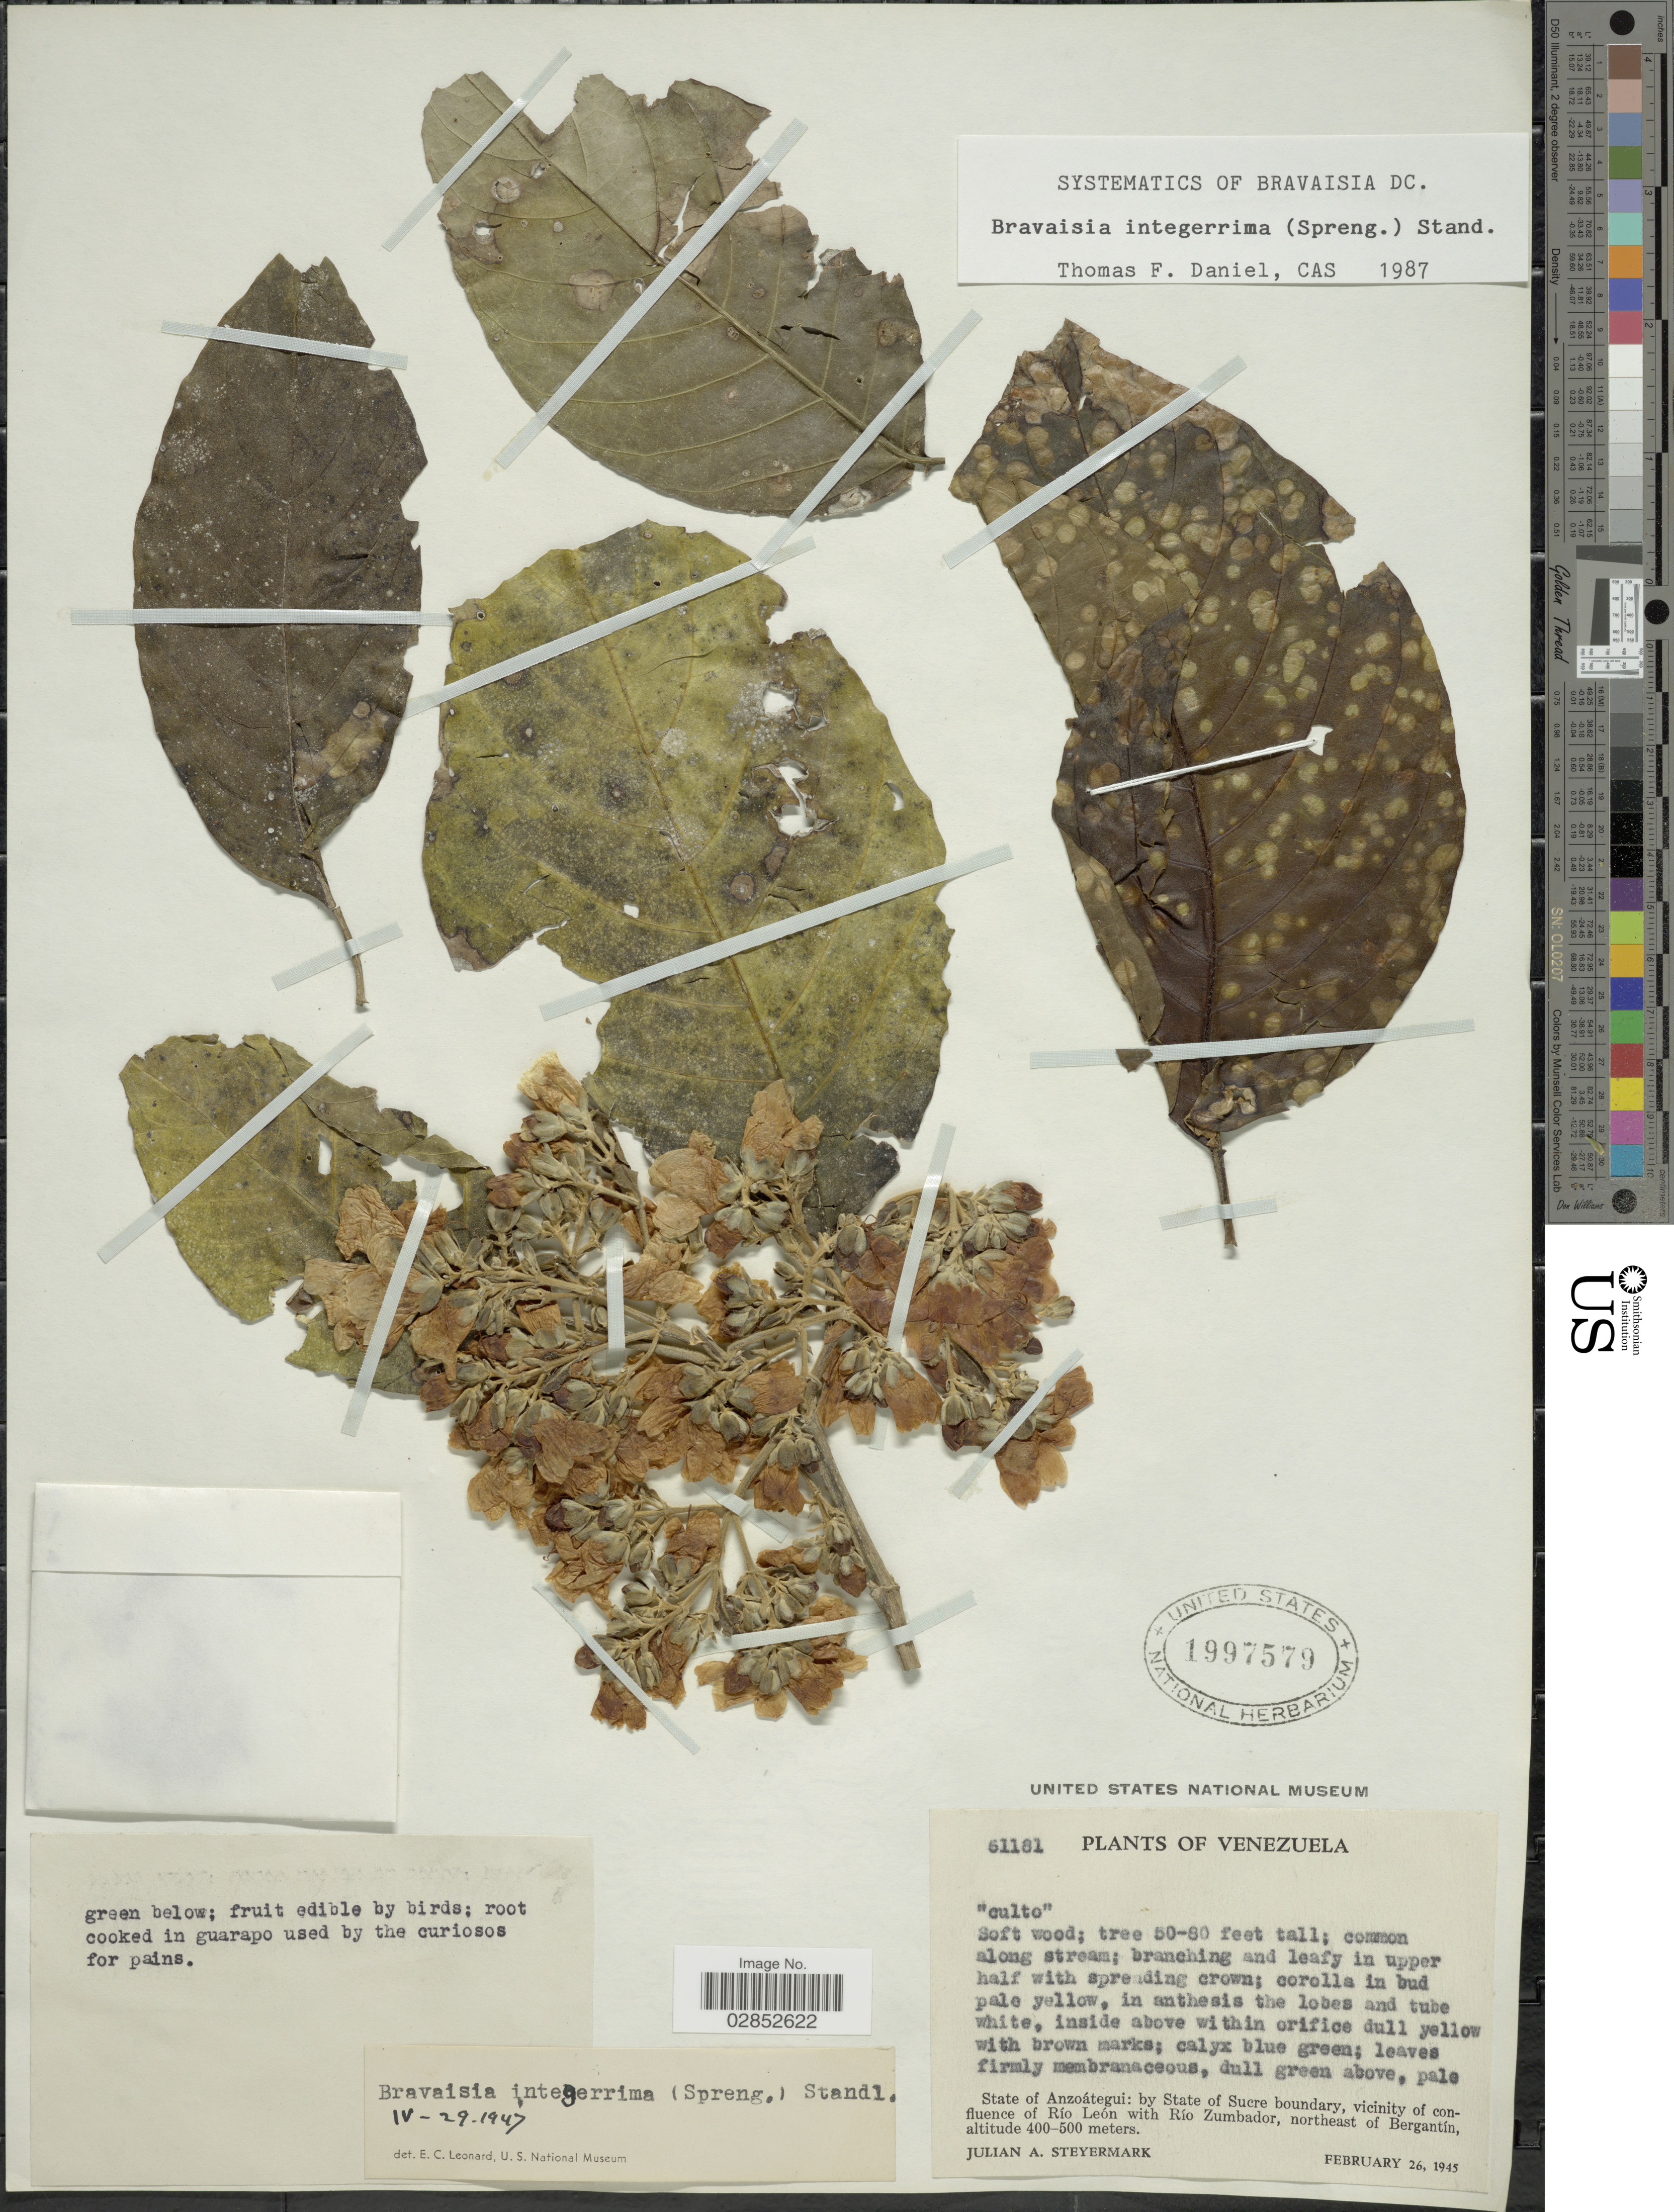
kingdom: Plantae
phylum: Tracheophyta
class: Magnoliopsida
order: Lamiales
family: Acanthaceae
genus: Bravaisia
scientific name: Bravaisia integerrima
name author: (Spreng.) Standl.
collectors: J. Steyermark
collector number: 61181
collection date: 1945-02-26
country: Venezuela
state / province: Anzoategui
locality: By state of Sucre boundary, vicinity of confluence of Río León with Río Zumbador, northeast of Bergantín.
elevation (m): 400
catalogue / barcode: US 1997579